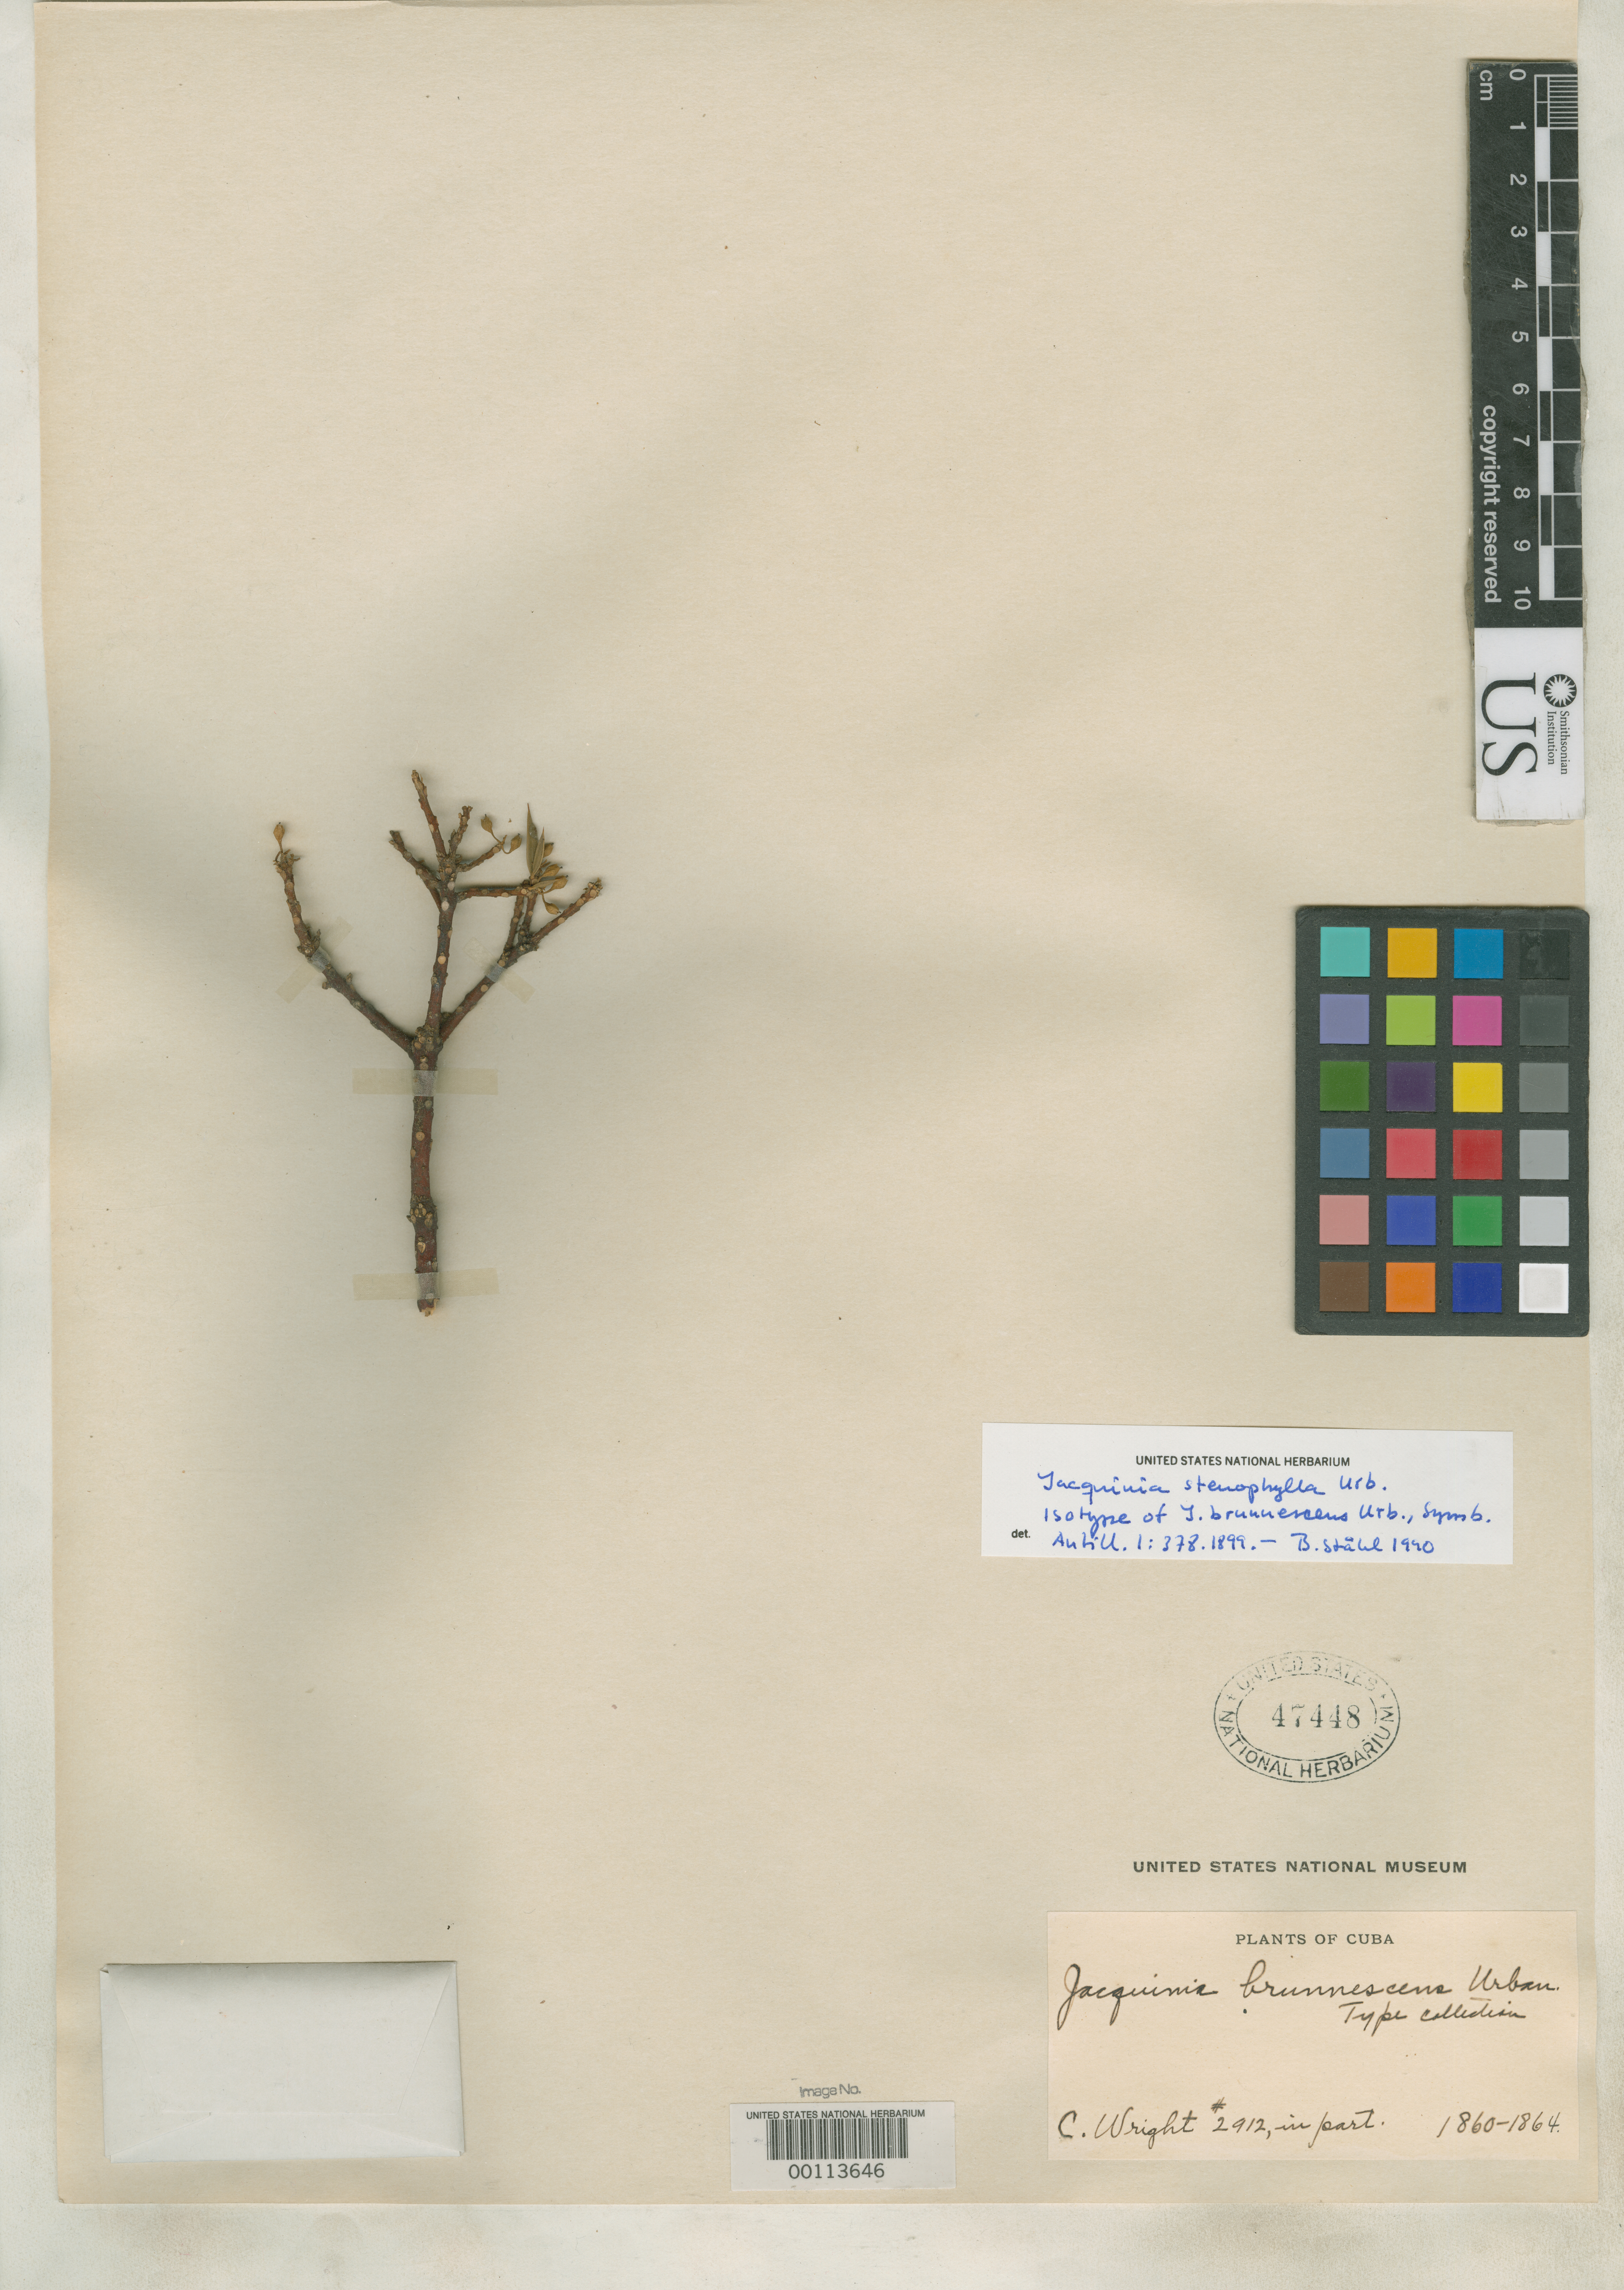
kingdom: Plantae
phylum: Tracheophyta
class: Magnoliopsida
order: Ericales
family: Primulaceae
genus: Jacquinia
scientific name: Jacquinia brunnescens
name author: Urb.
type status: Isotype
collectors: C. Wright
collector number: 2912 p.p.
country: Cuba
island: Greater Antilles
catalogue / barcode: US 47448